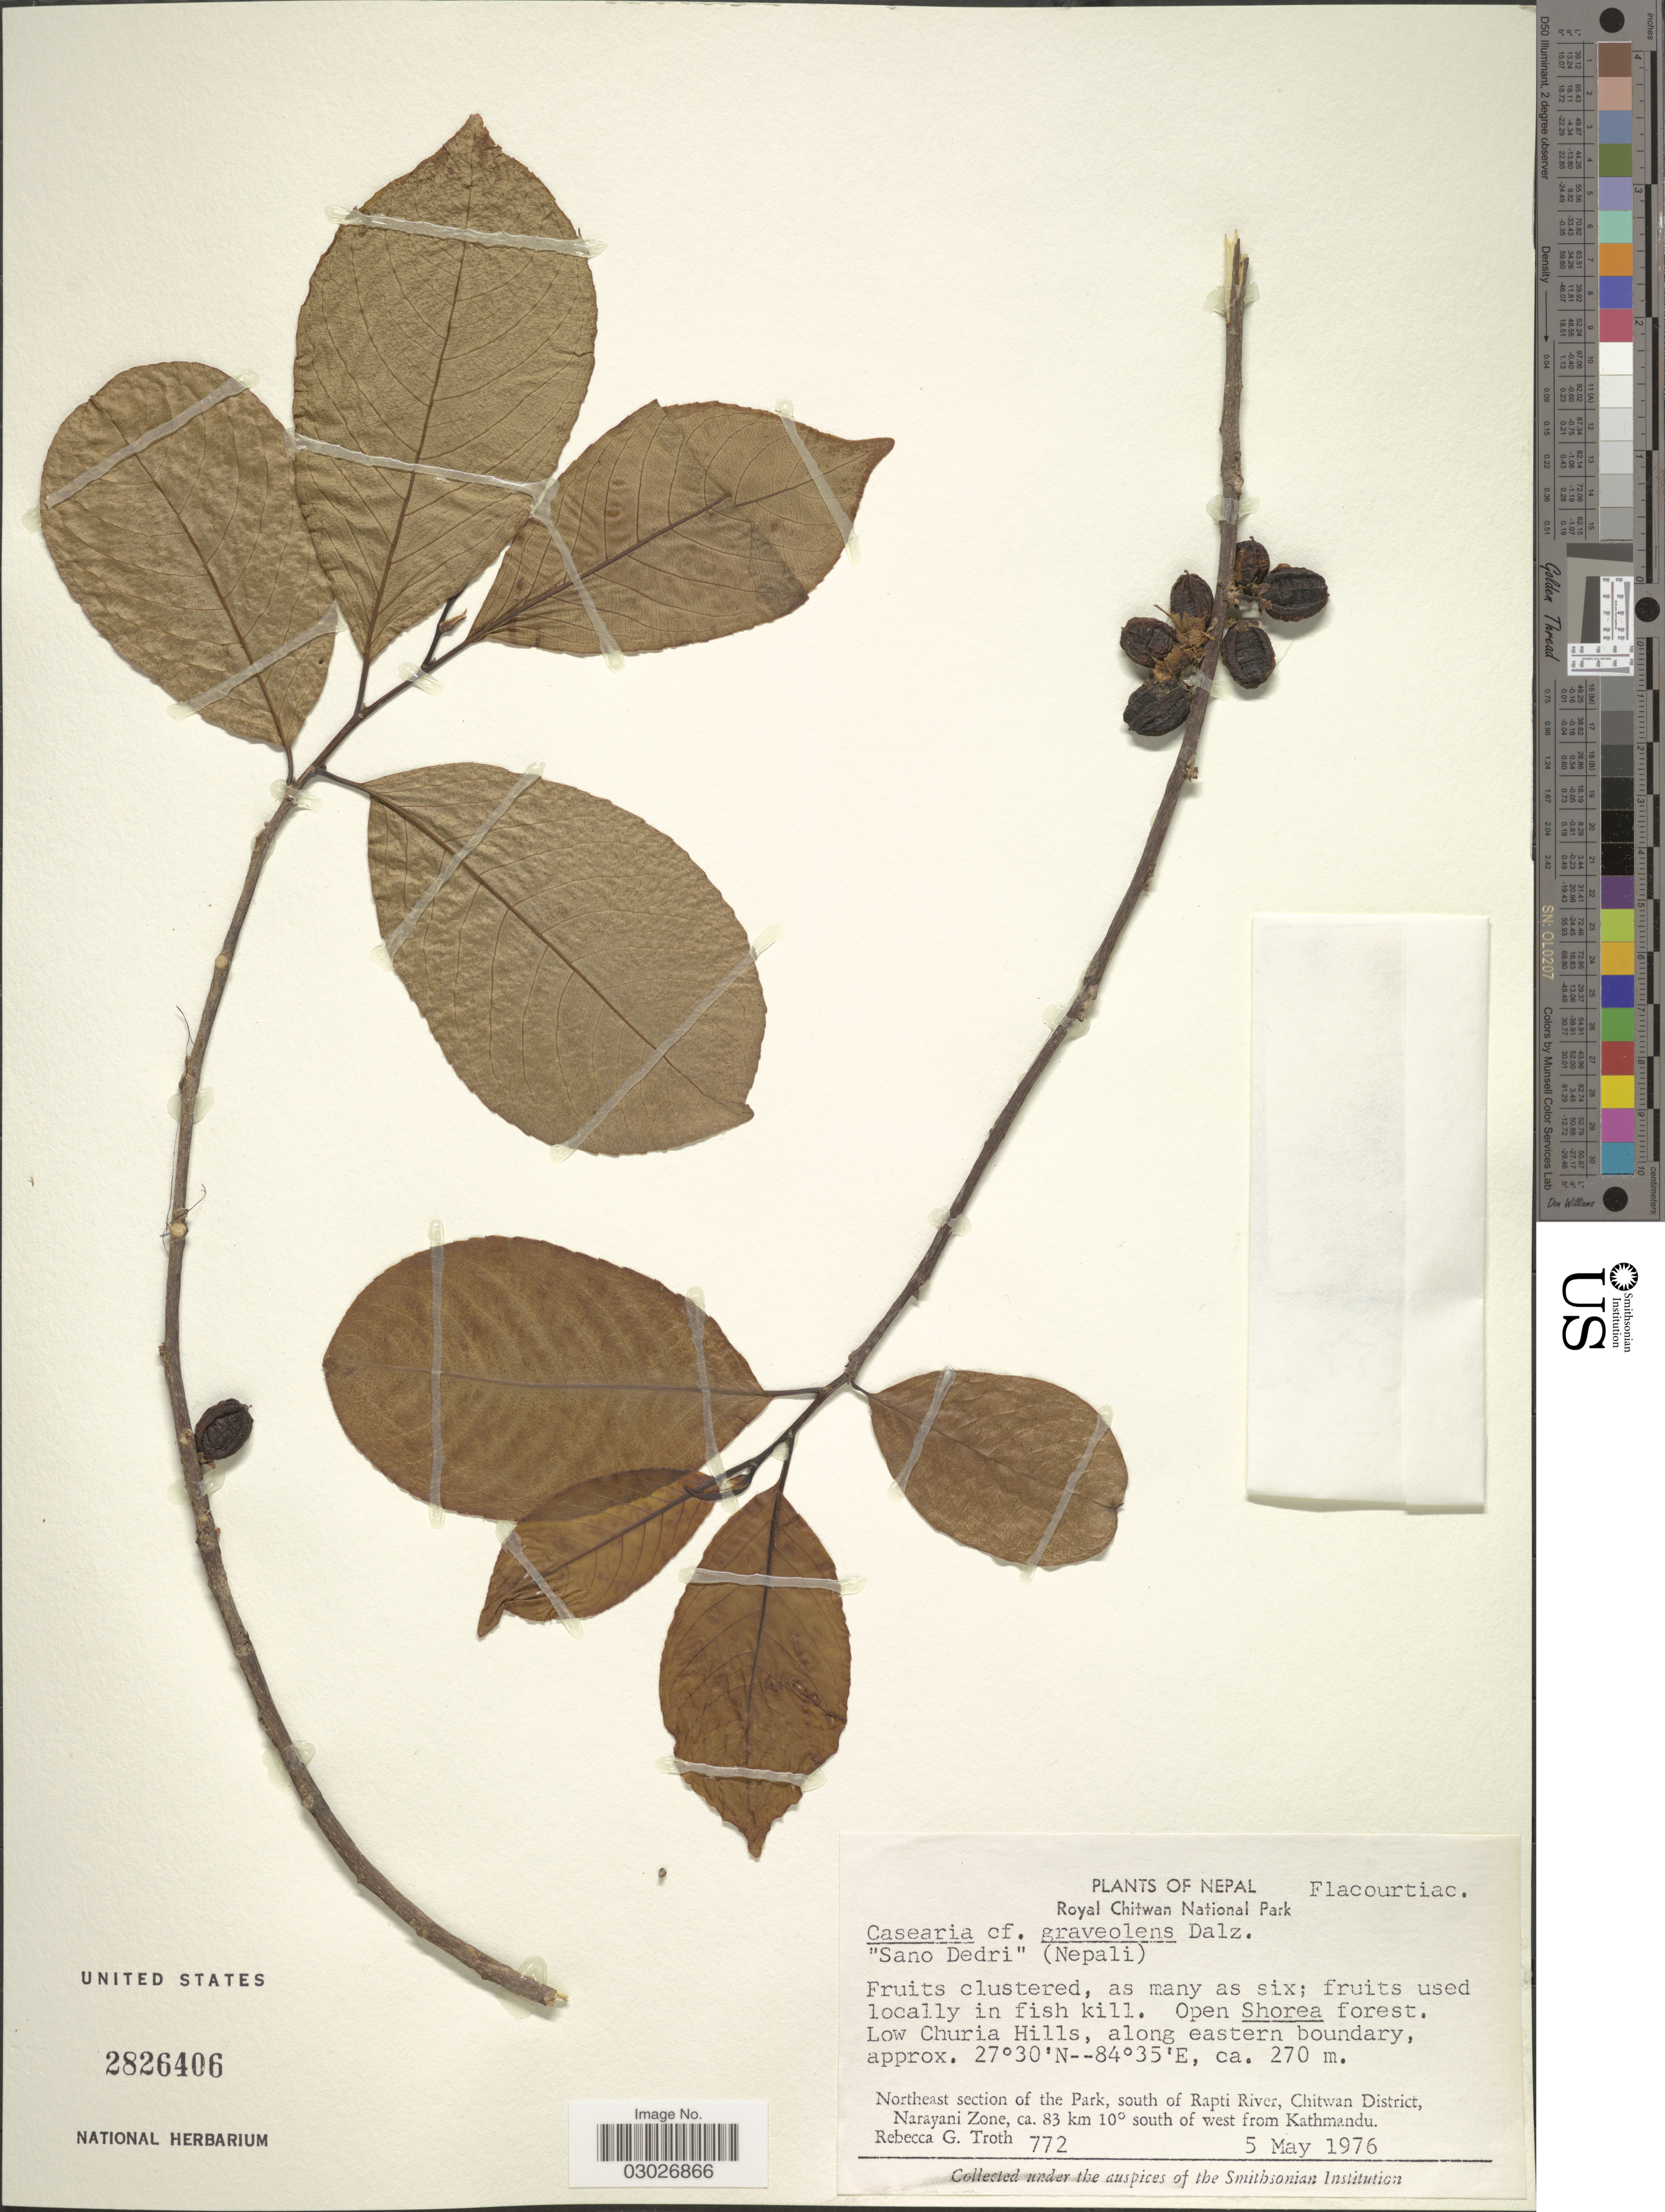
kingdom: Plantae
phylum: Tracheophyta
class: Magnoliopsida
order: Malpighiales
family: Salicaceae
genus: Casearia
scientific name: Casearia graveolens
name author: Dalzell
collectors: R. Troth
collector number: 772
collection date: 1976-05-05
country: Nepal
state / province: Narayani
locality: Royal Chitwan National Park. Low Churia Hills, along eastern boundary. Northeast section of the Park, south of Rapti River, Chitwan District, Narayani Zone, ca. 83 km 10º south of west from Kathmandu.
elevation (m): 270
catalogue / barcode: US 2826406